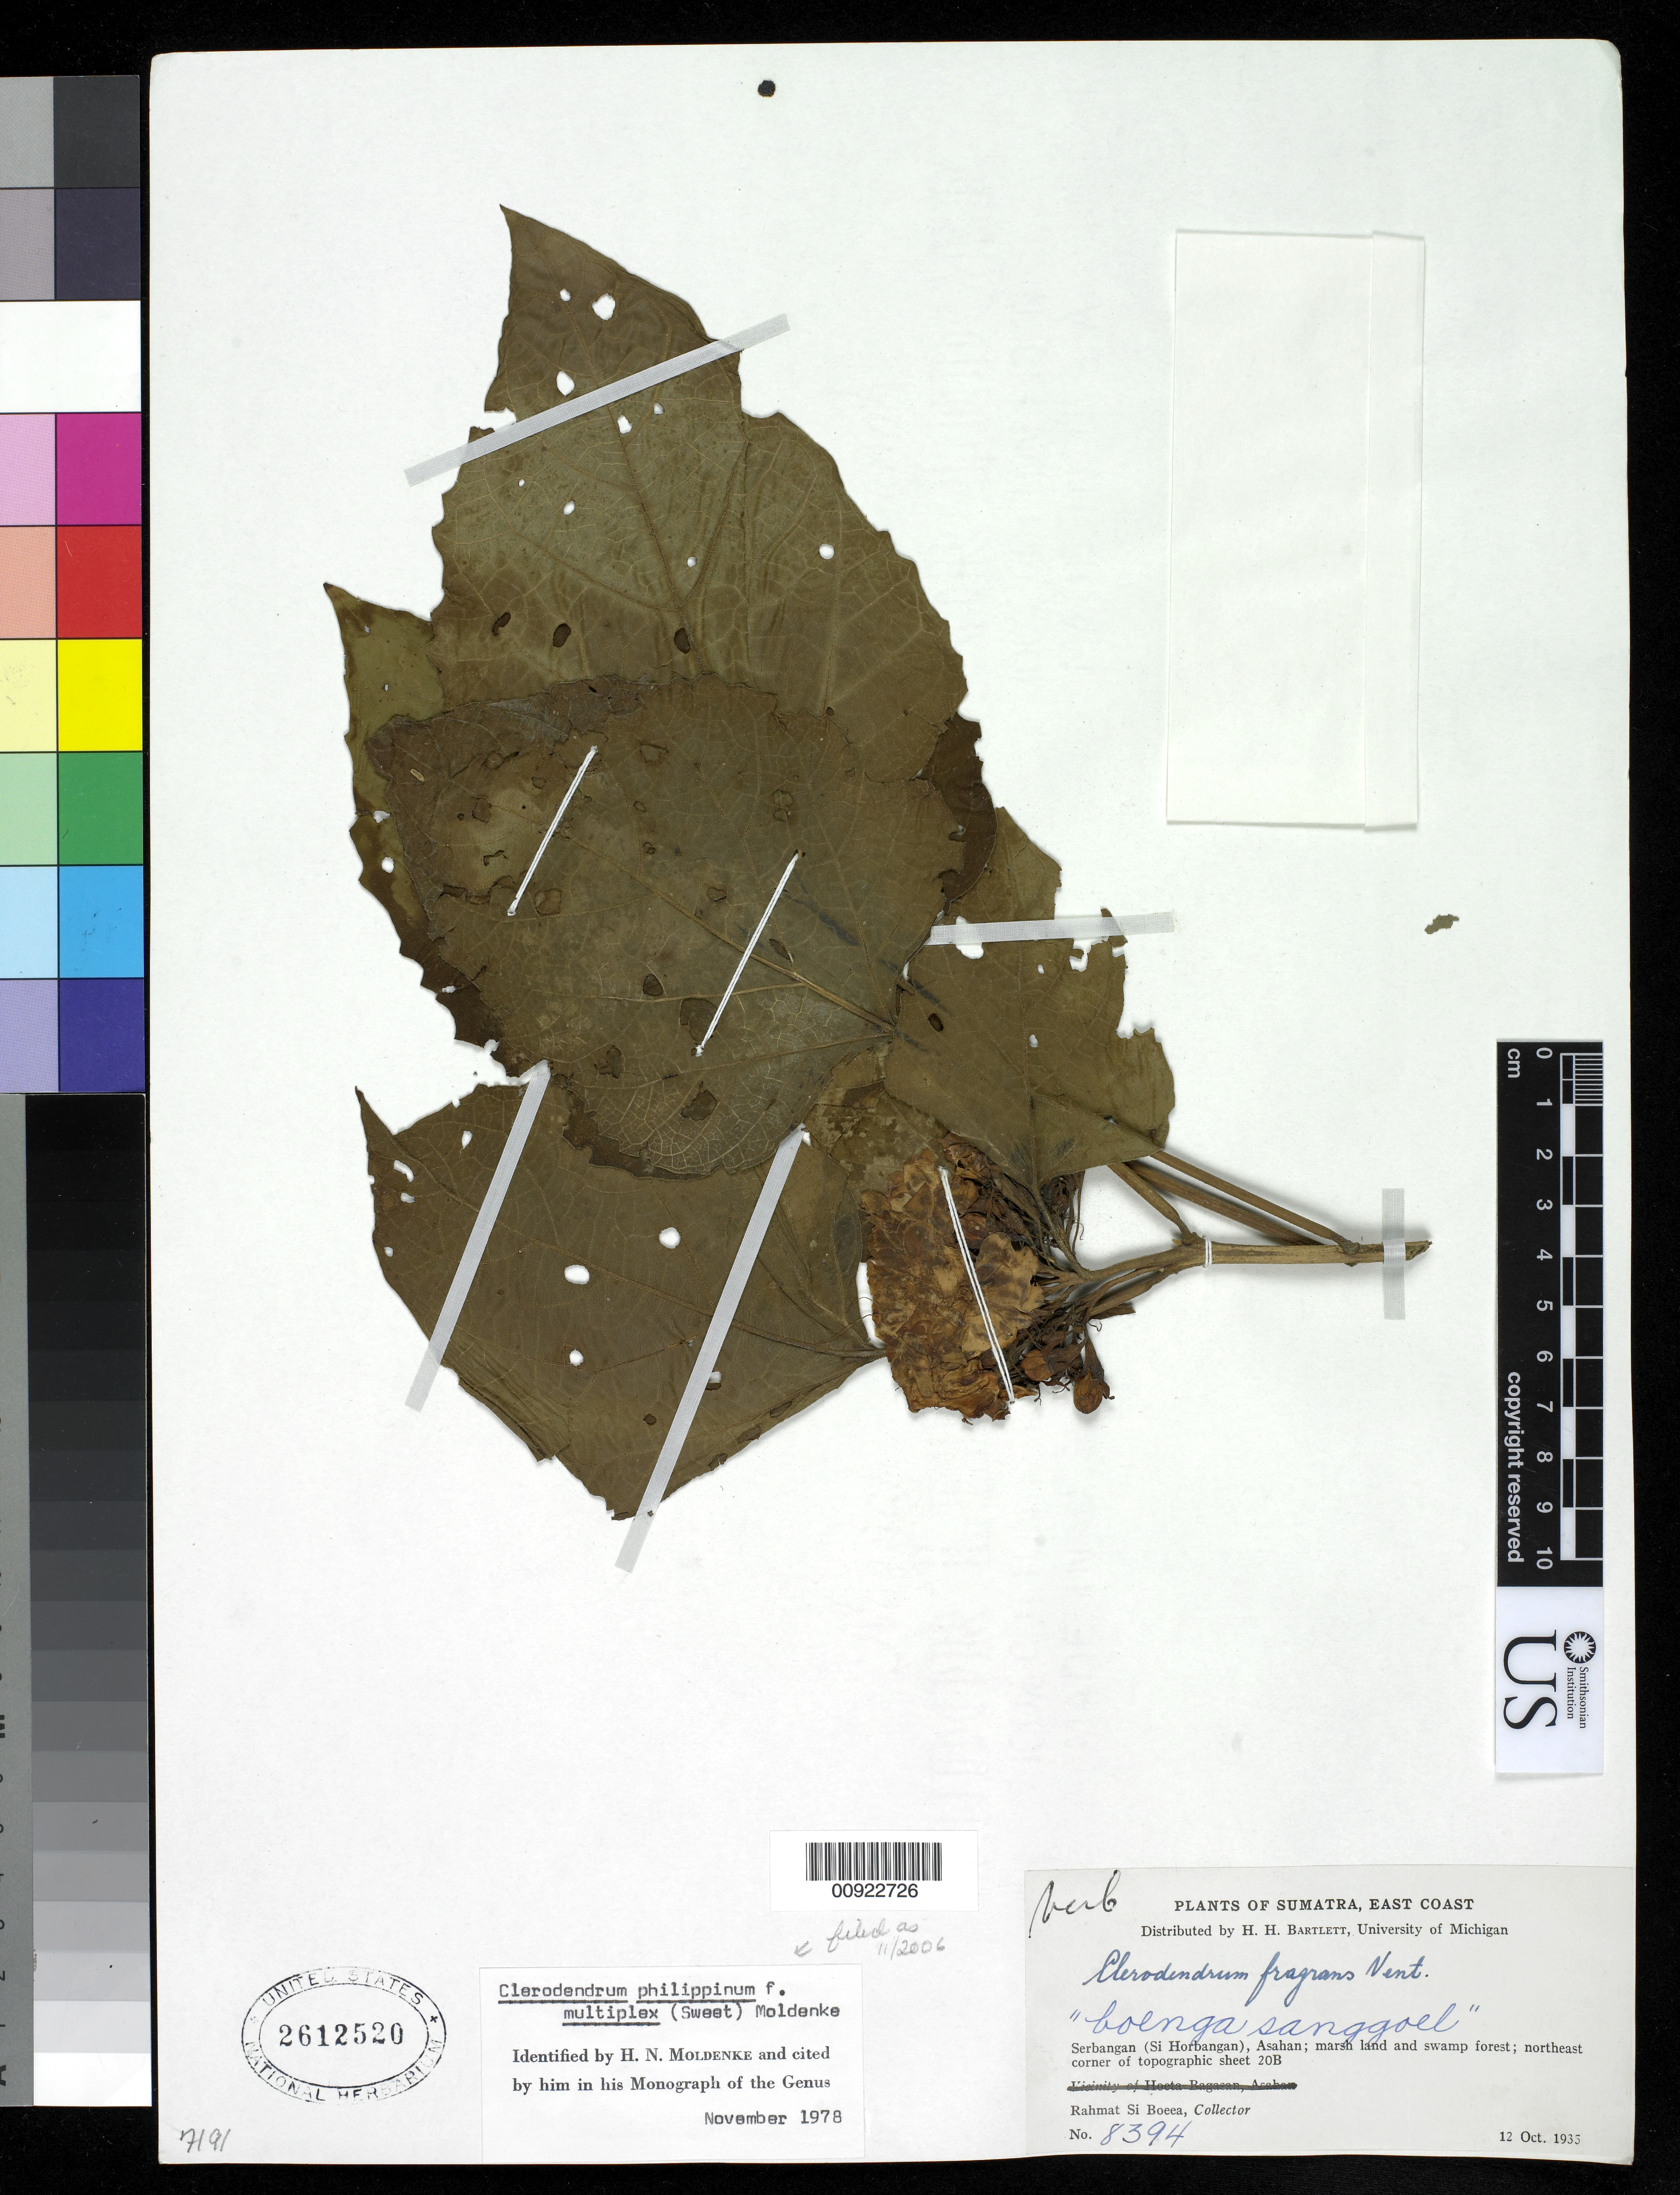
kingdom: Plantae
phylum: Tracheophyta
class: Magnoliopsida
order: Lamiales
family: Lamiaceae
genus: Clerodendrum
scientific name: Clerodendrum philippinum f. multiplex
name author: (Sweet) Moldenke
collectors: Rahmat Si Boeea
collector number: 8394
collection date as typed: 12 Oct 1935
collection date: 1935-10-12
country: Indonesia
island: Sumatra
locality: Serbangan (Si Horbangan) Asahan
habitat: Marsh land and swamp forest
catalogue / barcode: US 2612520